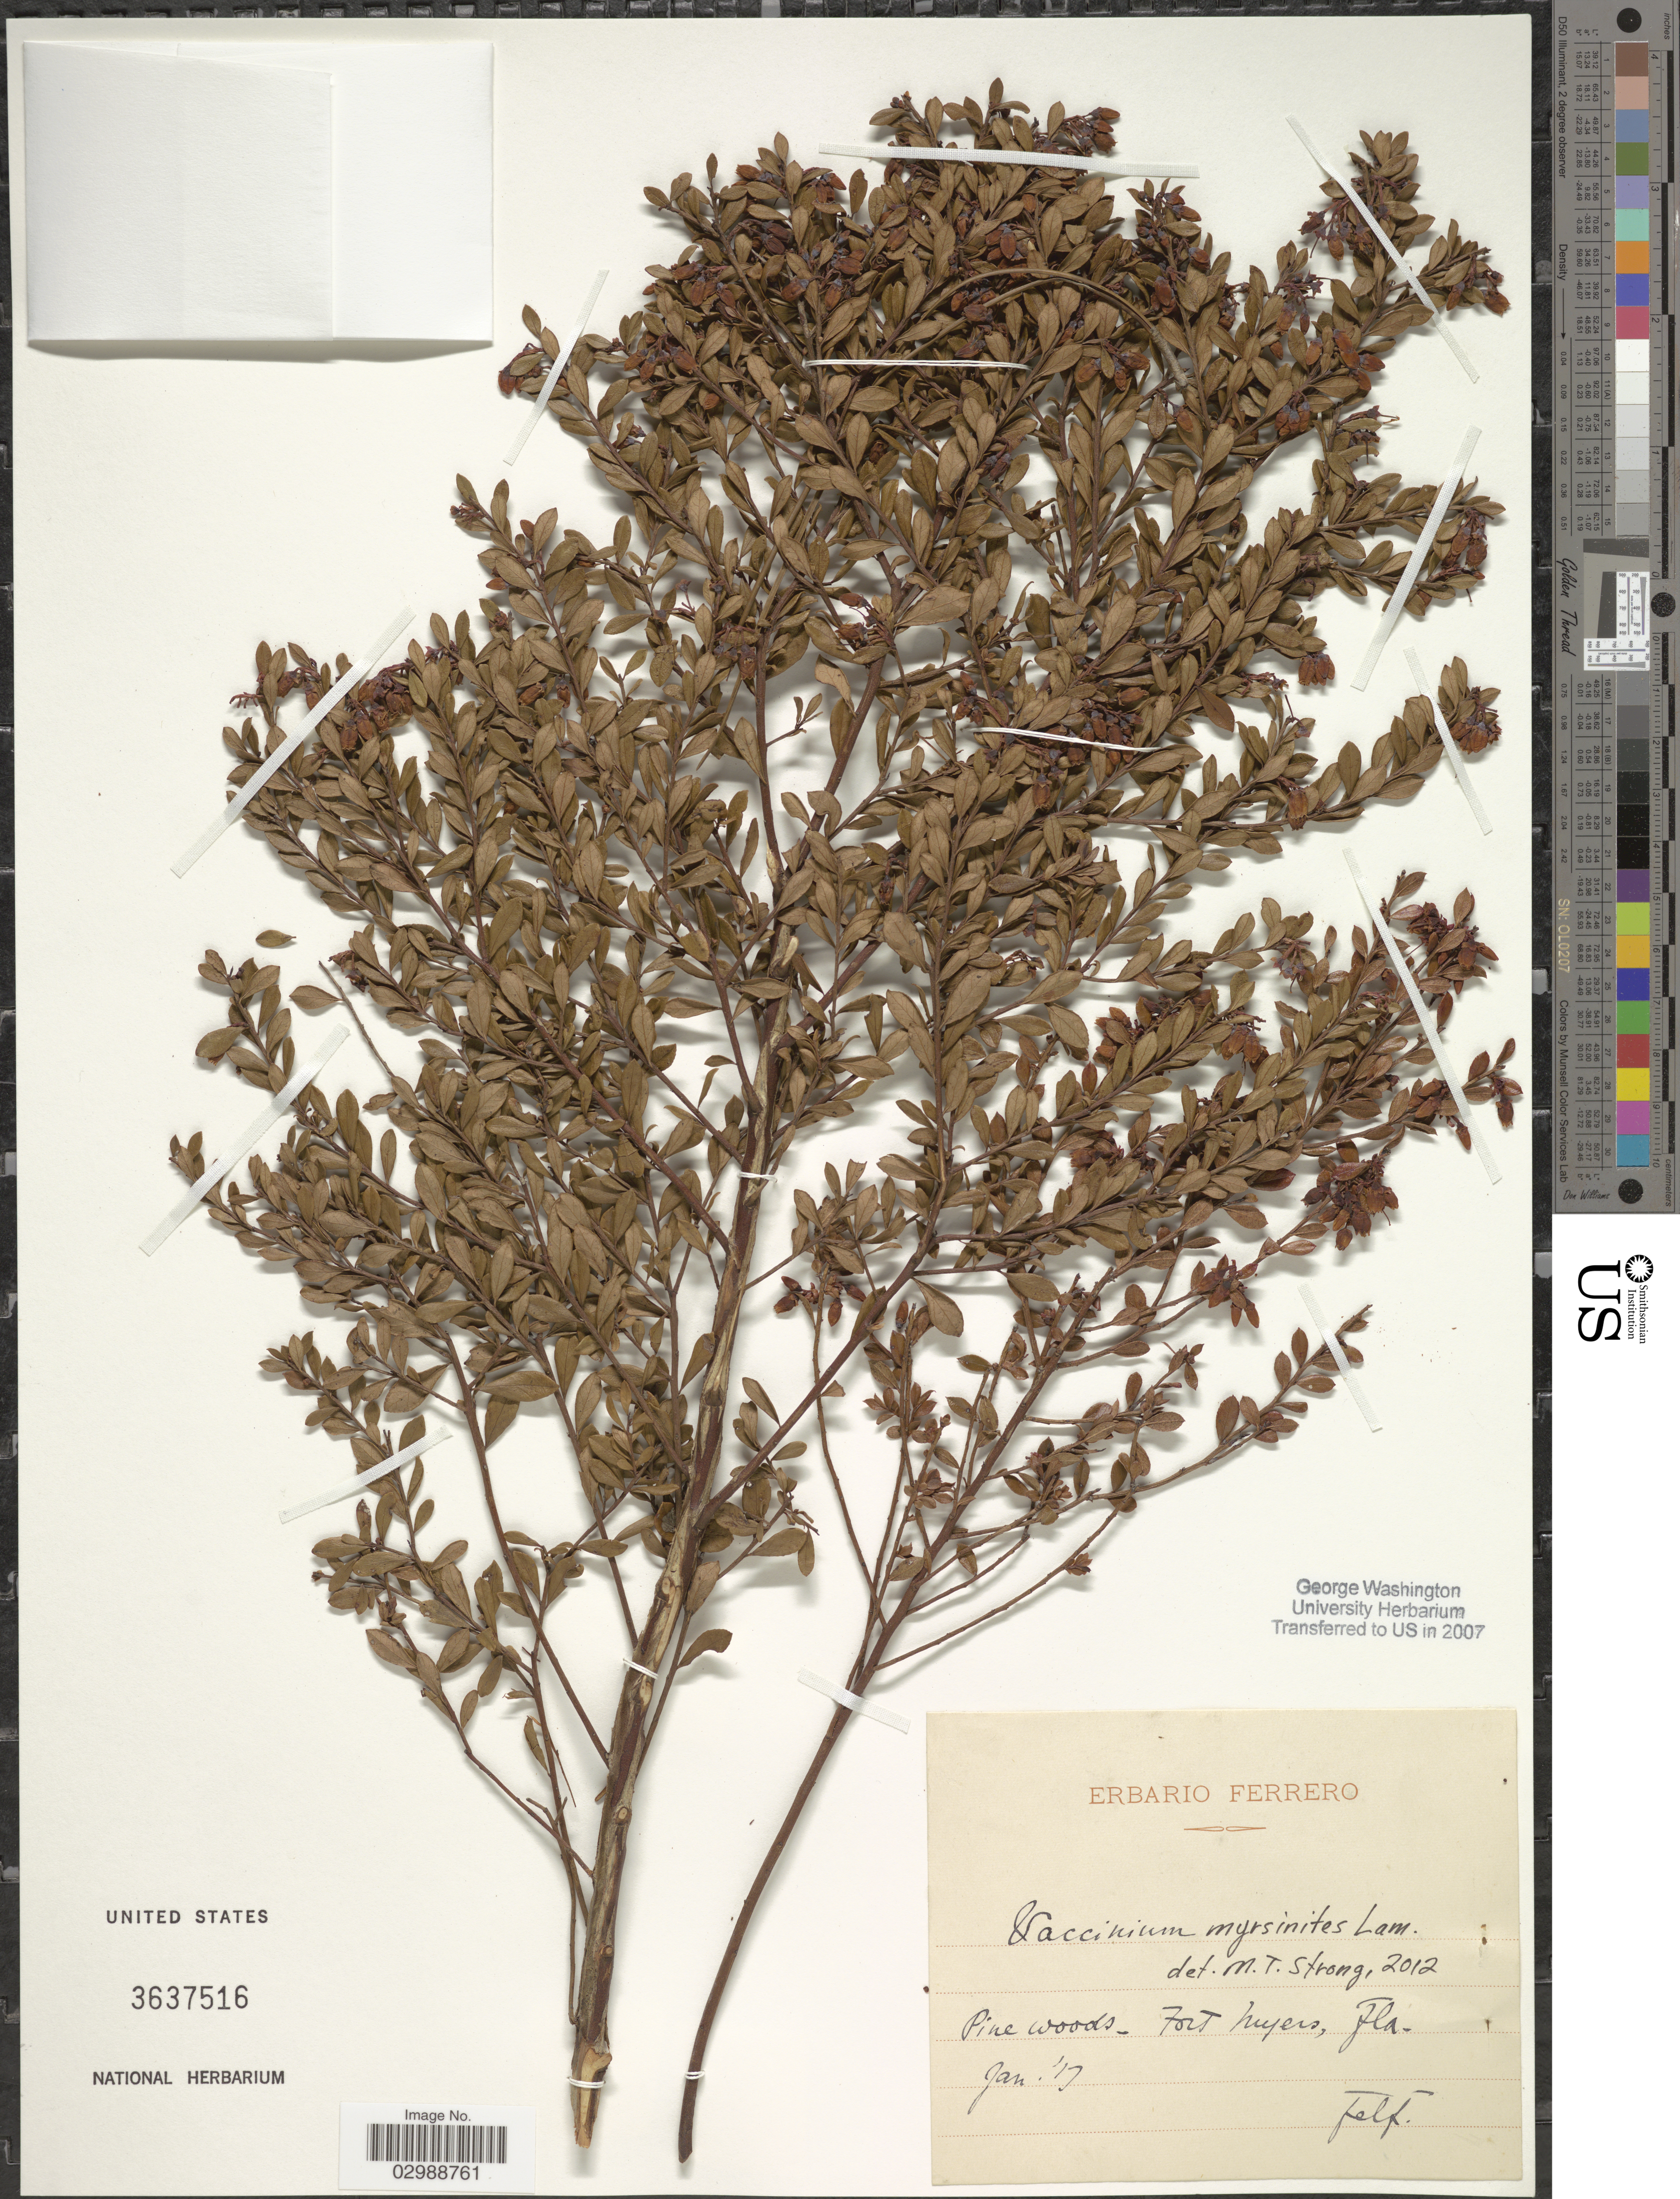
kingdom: Plantae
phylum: Tracheophyta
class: Magnoliopsida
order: Ericales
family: Ericaceae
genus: Vaccinium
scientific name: Vaccinium myrsinites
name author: Lam.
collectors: Ferrero, --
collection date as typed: Transcribed d/m/y: /1/17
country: United States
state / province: Florida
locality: Fort Myers.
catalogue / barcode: US 3637516